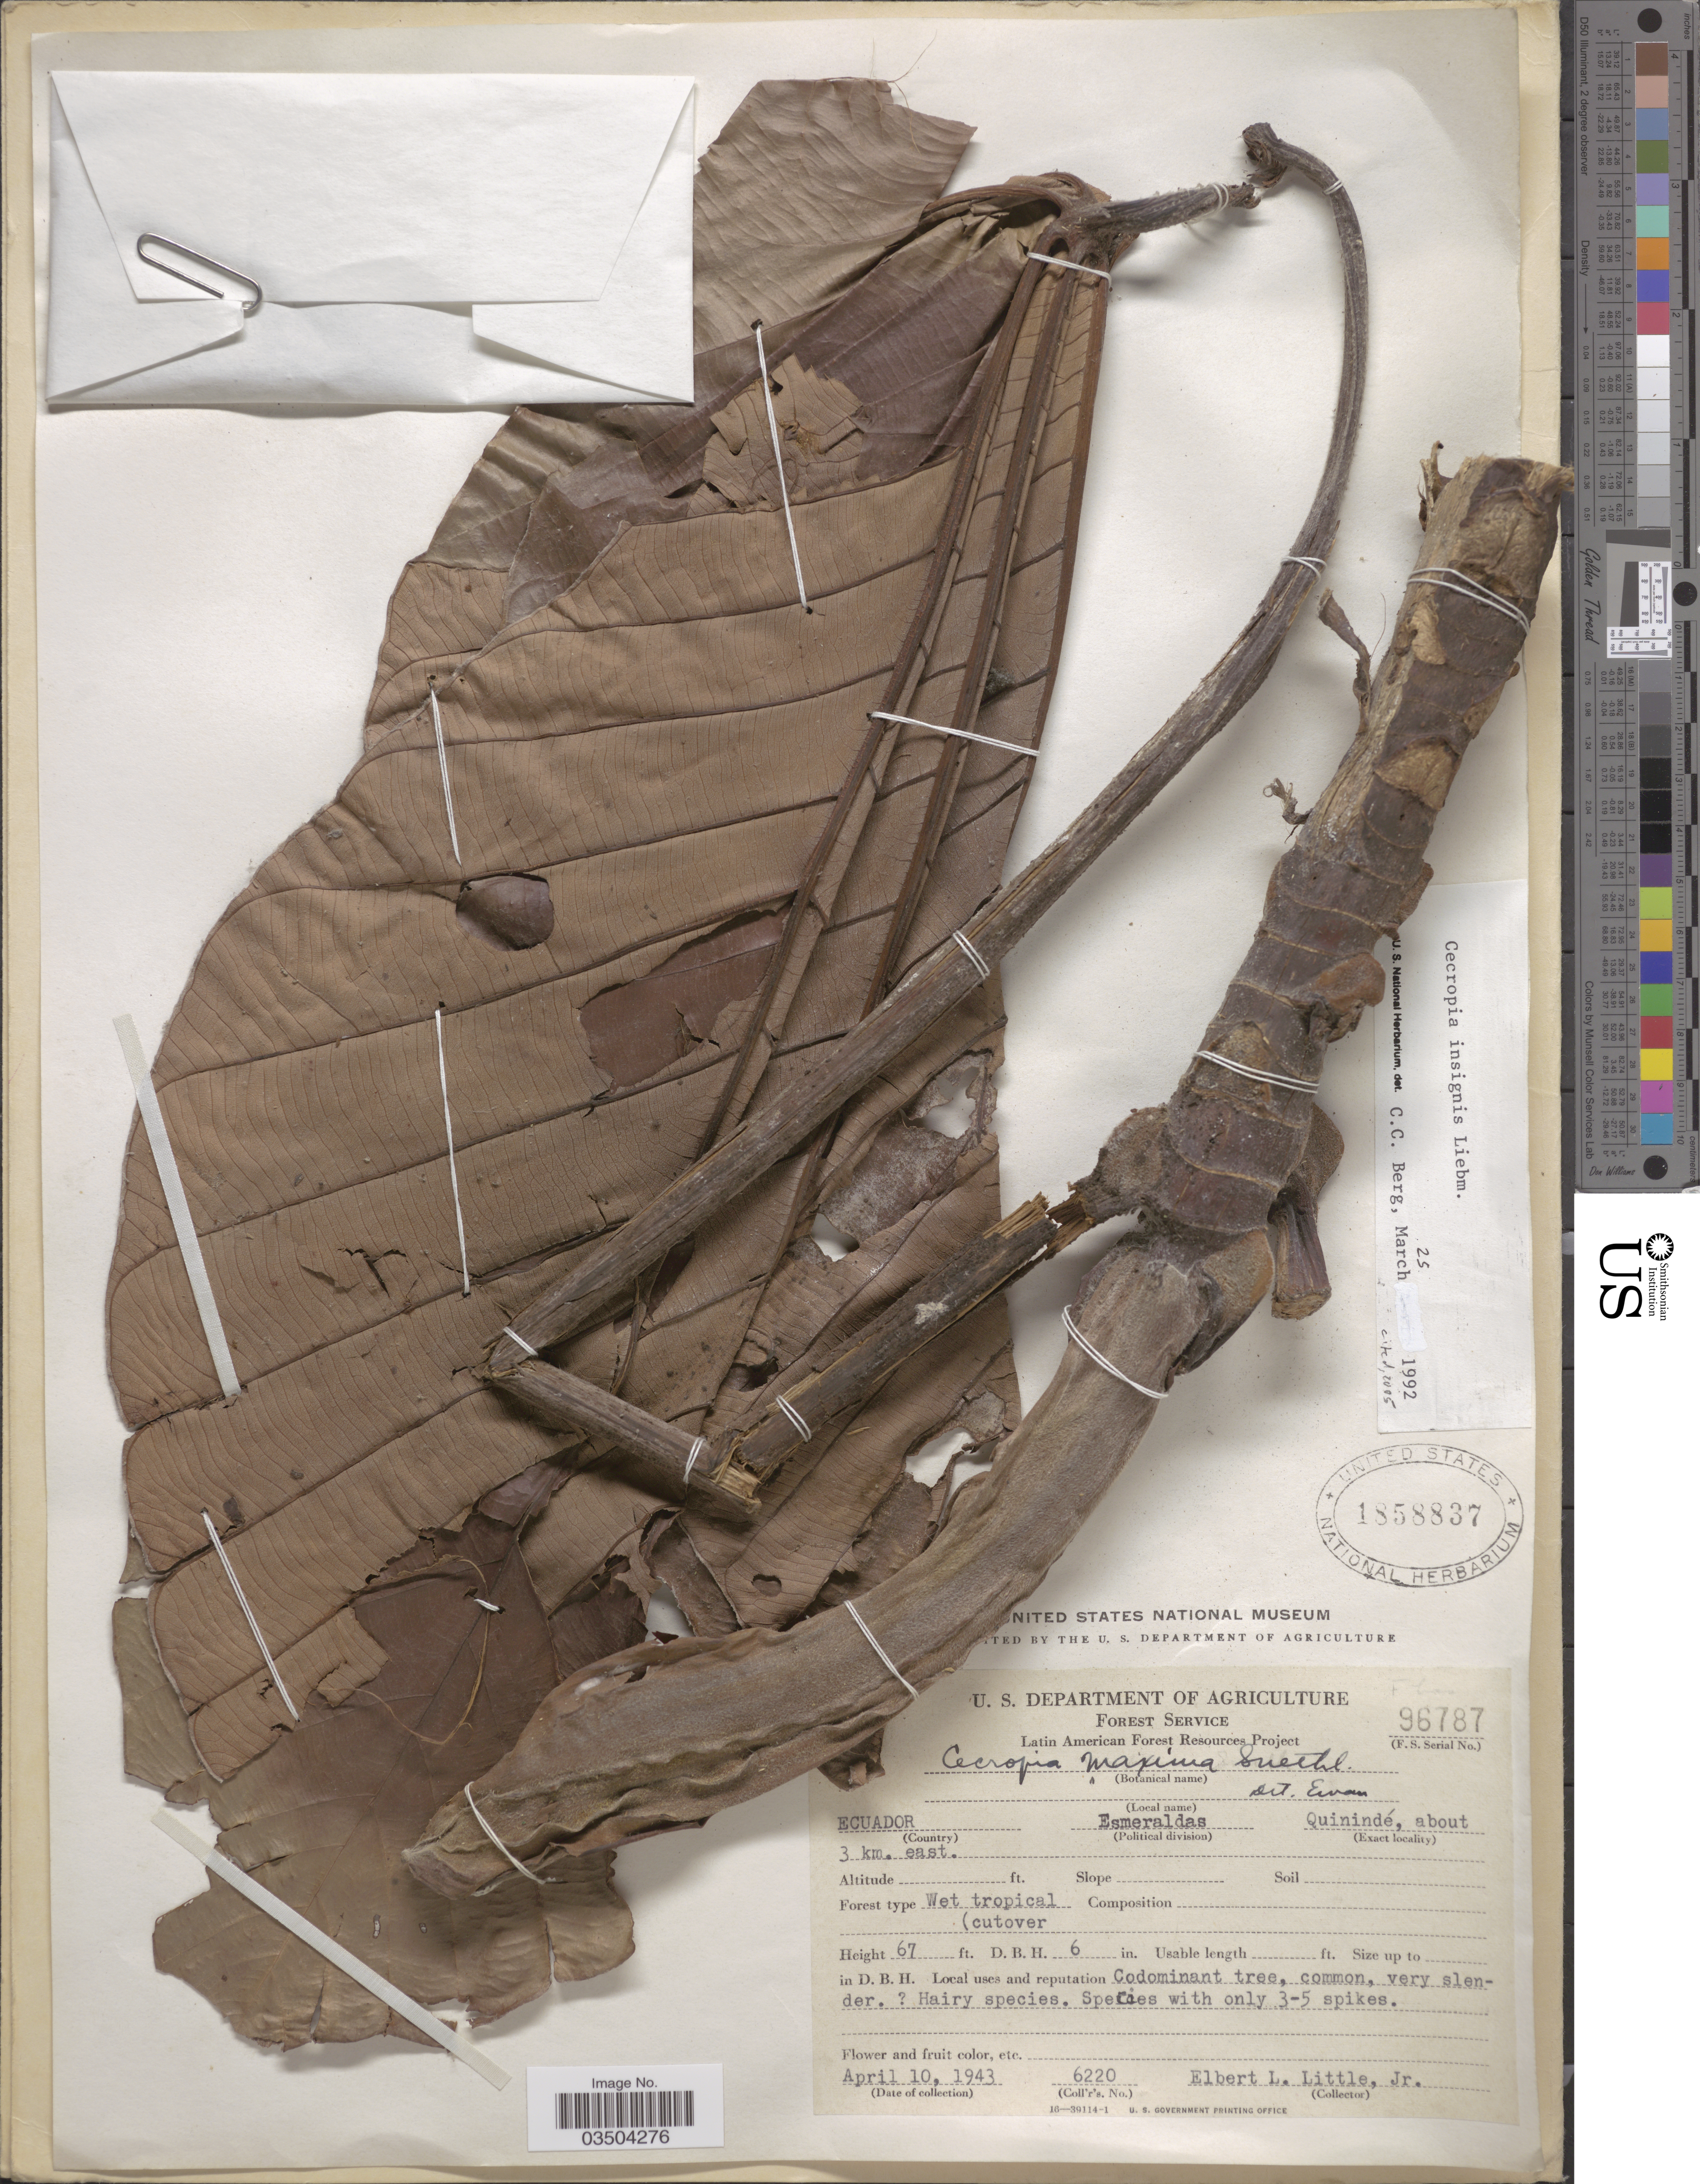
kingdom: Plantae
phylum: Tracheophyta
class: Magnoliopsida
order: Rosales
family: Urticaceae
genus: Cecropia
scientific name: Cecropia insignis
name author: Liebm.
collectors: E. L. Little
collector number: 6220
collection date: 1943-04-10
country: Ecuador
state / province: Esmeraldas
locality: Esmeraldas (Political division). Quinindé, about 3 km. east.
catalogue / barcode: US 1858837